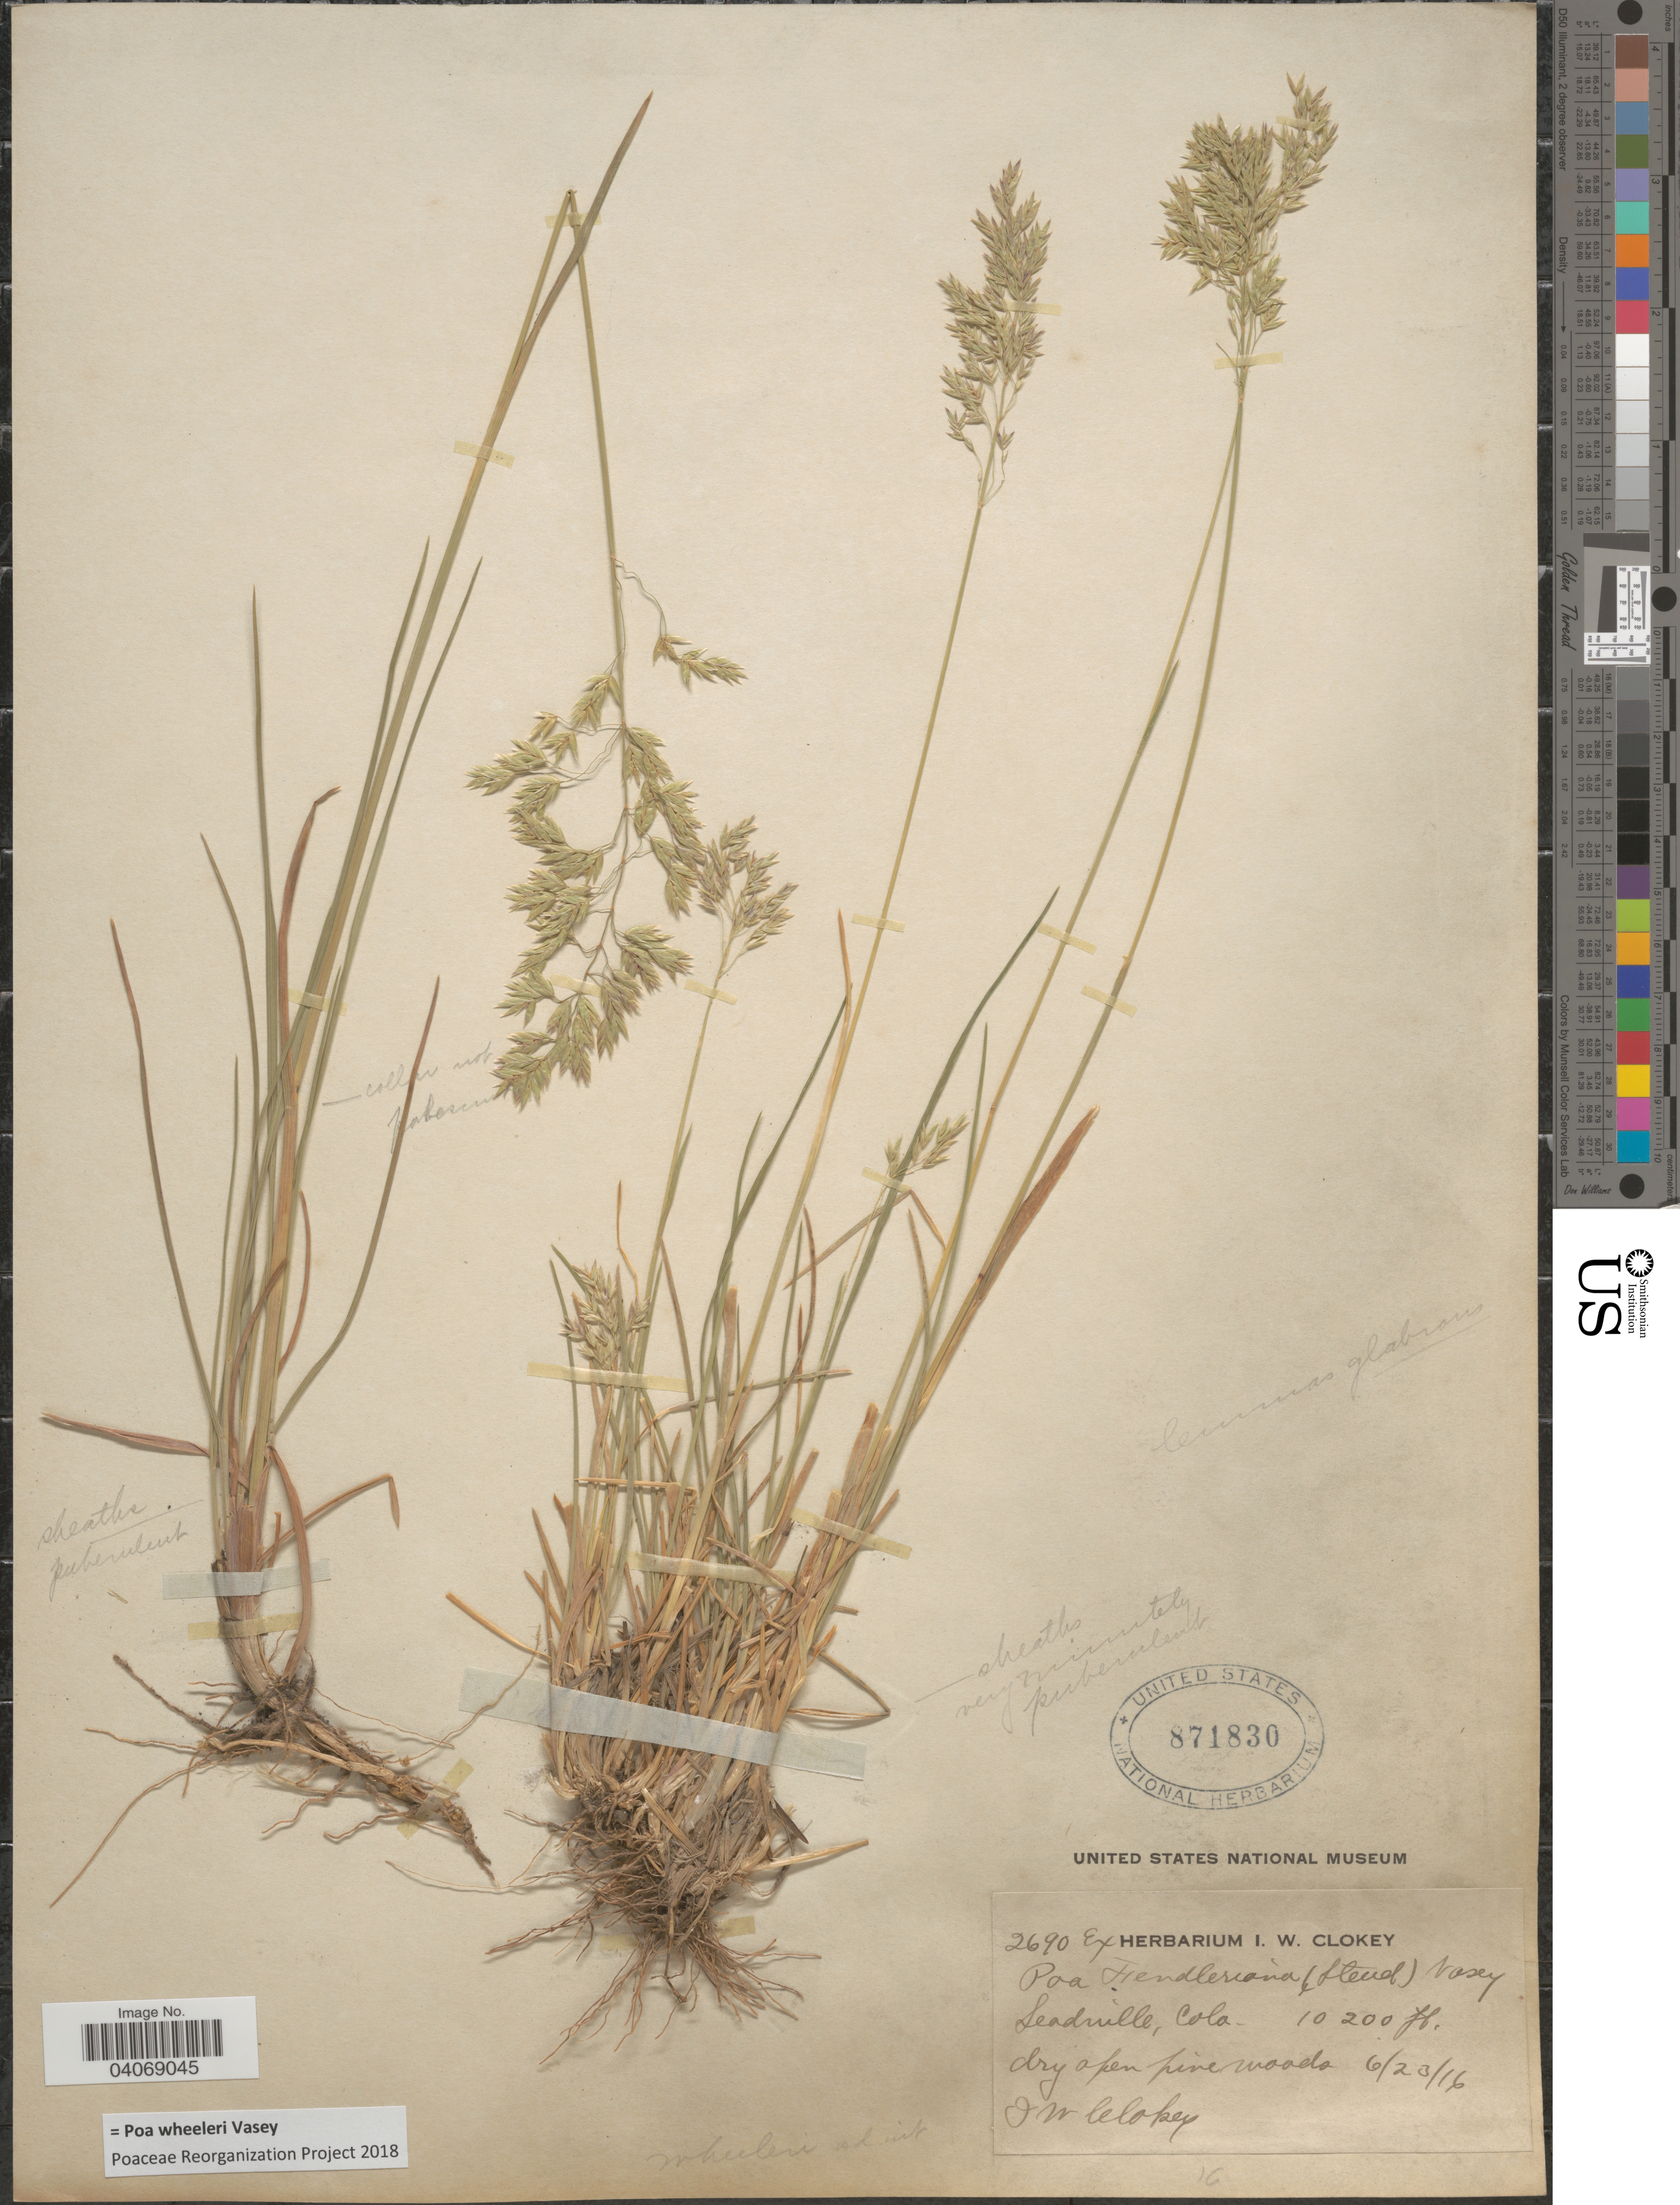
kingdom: Plantae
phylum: Tracheophyta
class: Liliopsida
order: Poales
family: Poaceae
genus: Poa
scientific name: Poa wheeleri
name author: Vasey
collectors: I. W. Clokey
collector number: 2690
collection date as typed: Transcribed d/m/y: 23/6/16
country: United States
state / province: Colorado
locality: Leadville, dry open pine woods.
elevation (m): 3109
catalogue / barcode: US 871830